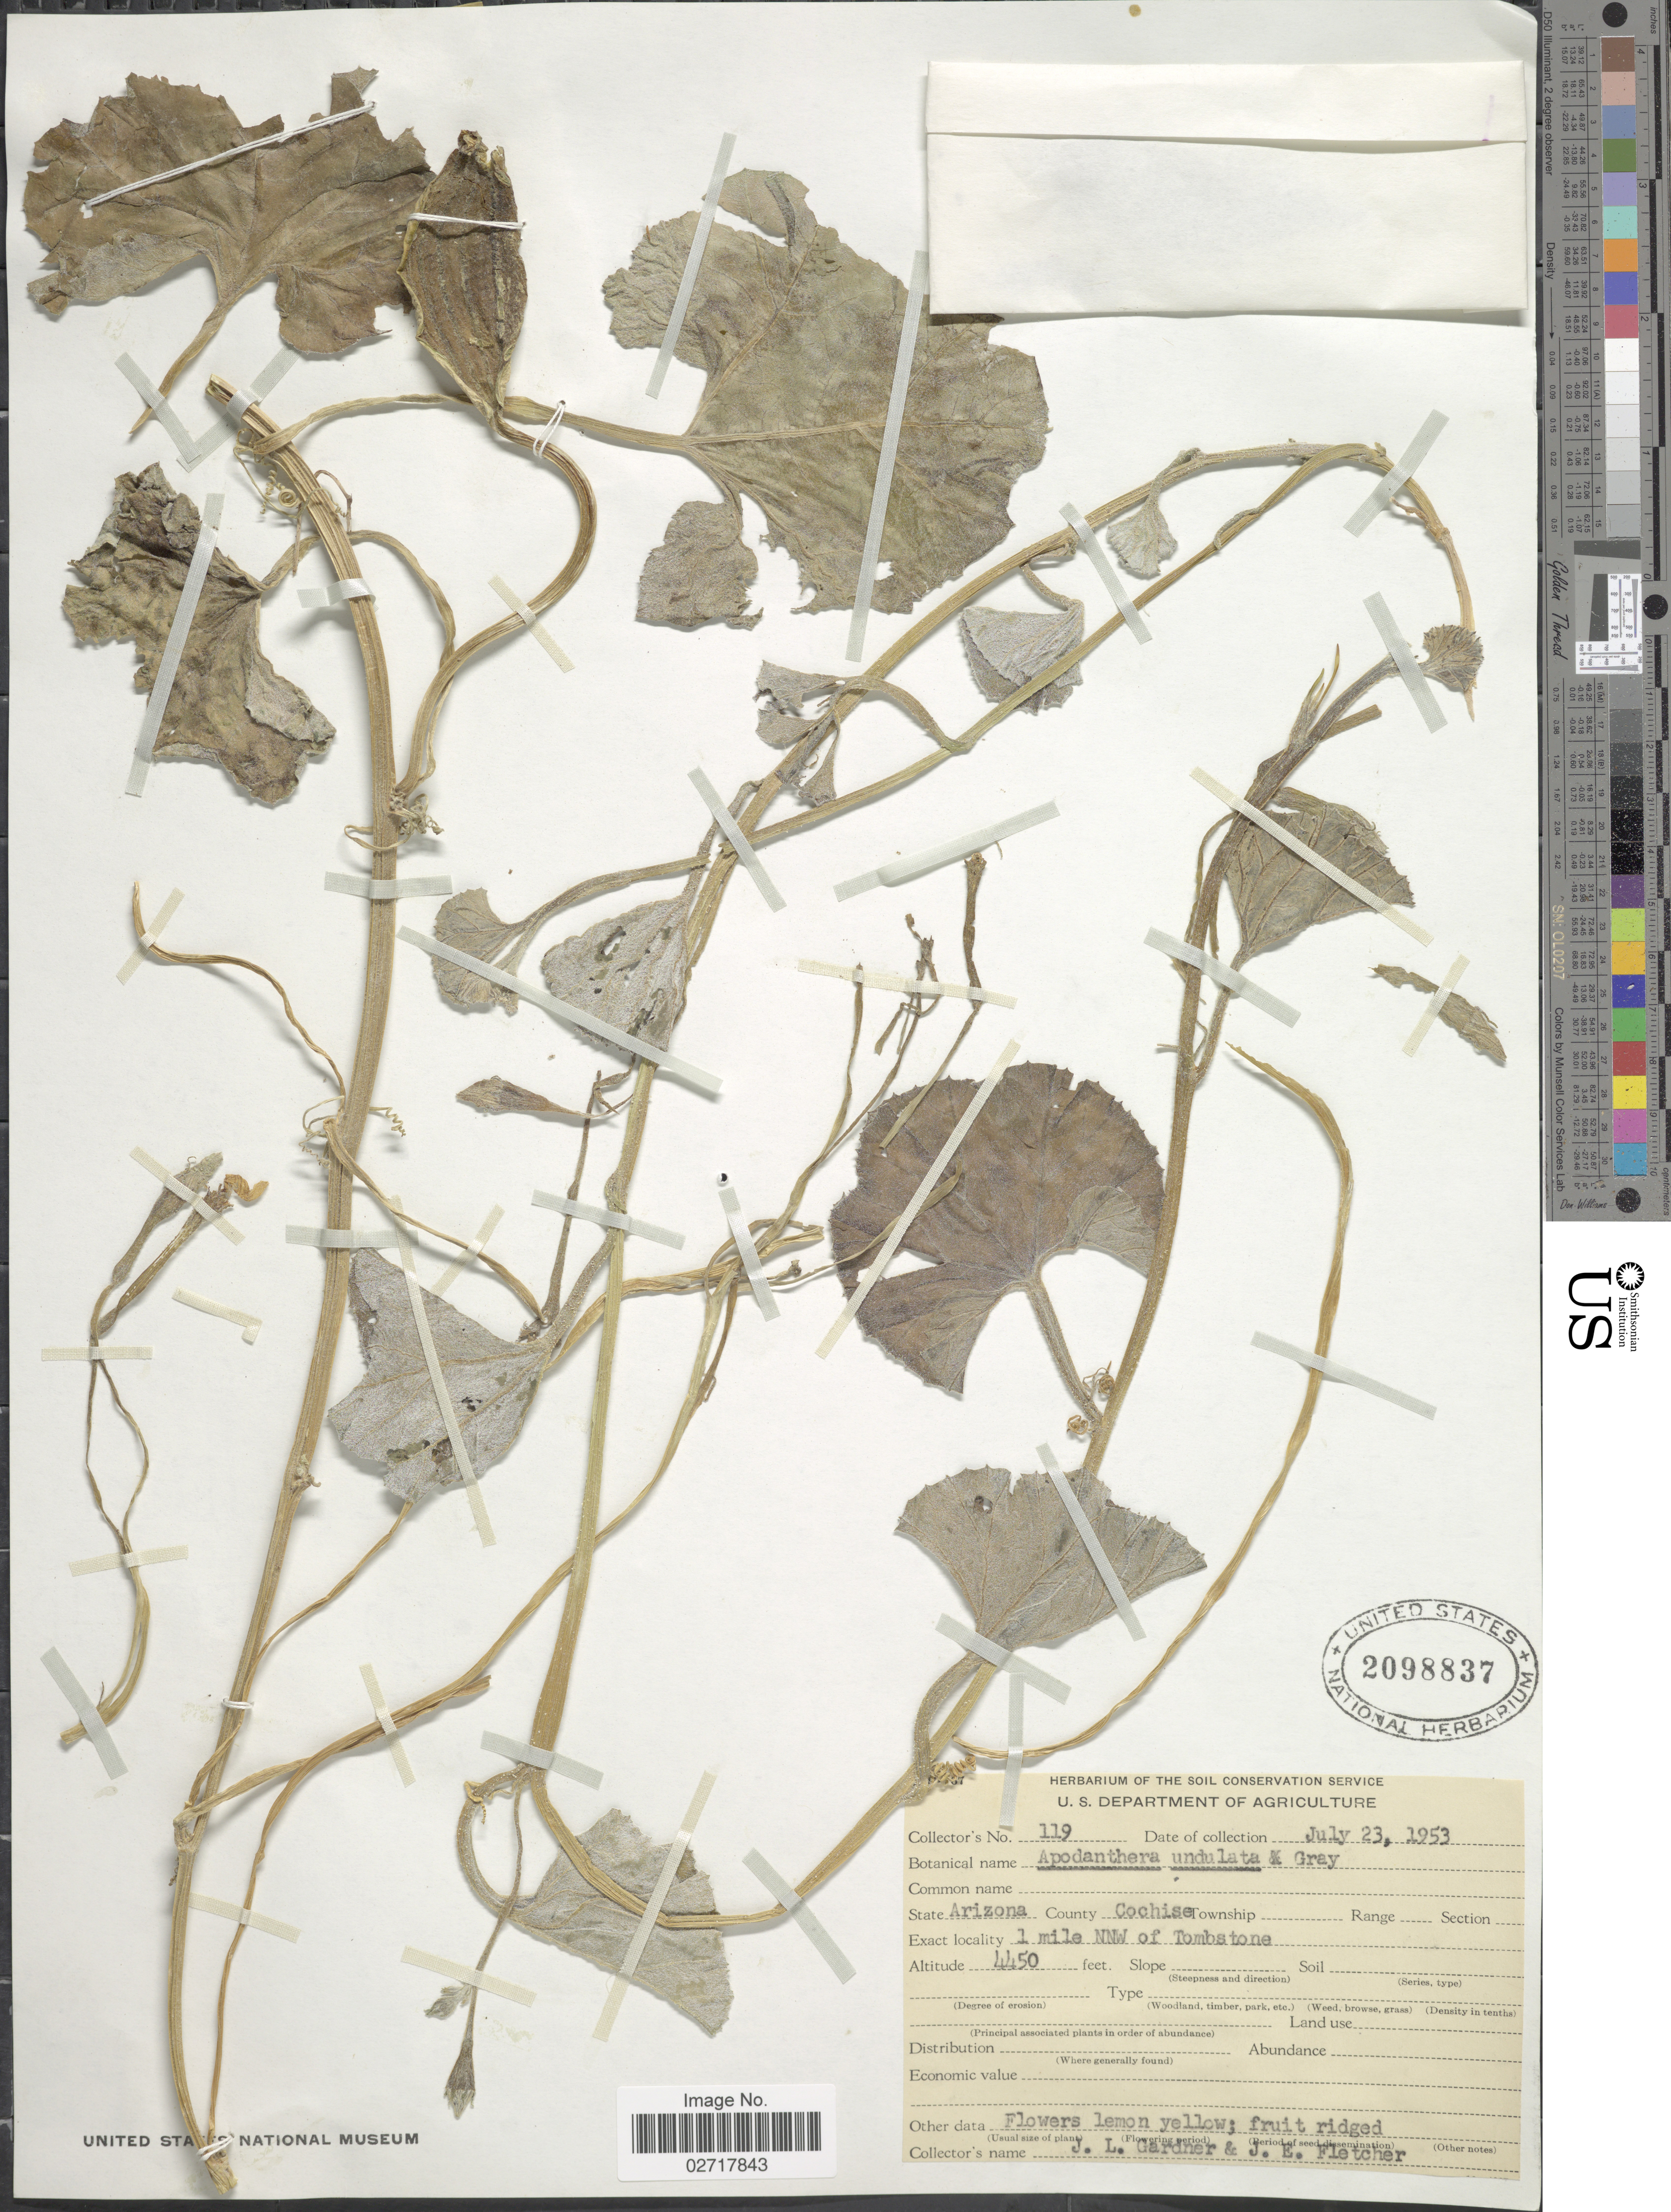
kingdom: Plantae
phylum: Tracheophyta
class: Magnoliopsida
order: Cucurbitales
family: Cucurbitaceae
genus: Apodanthera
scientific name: Apodanthera undulata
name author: A. Gray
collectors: J. L. Gardner & J. Fletcher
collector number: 119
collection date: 1953-07-23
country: United States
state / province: Arizona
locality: County Cochise. 1 mile NW of Tombstone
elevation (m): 1356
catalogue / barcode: US 2098837